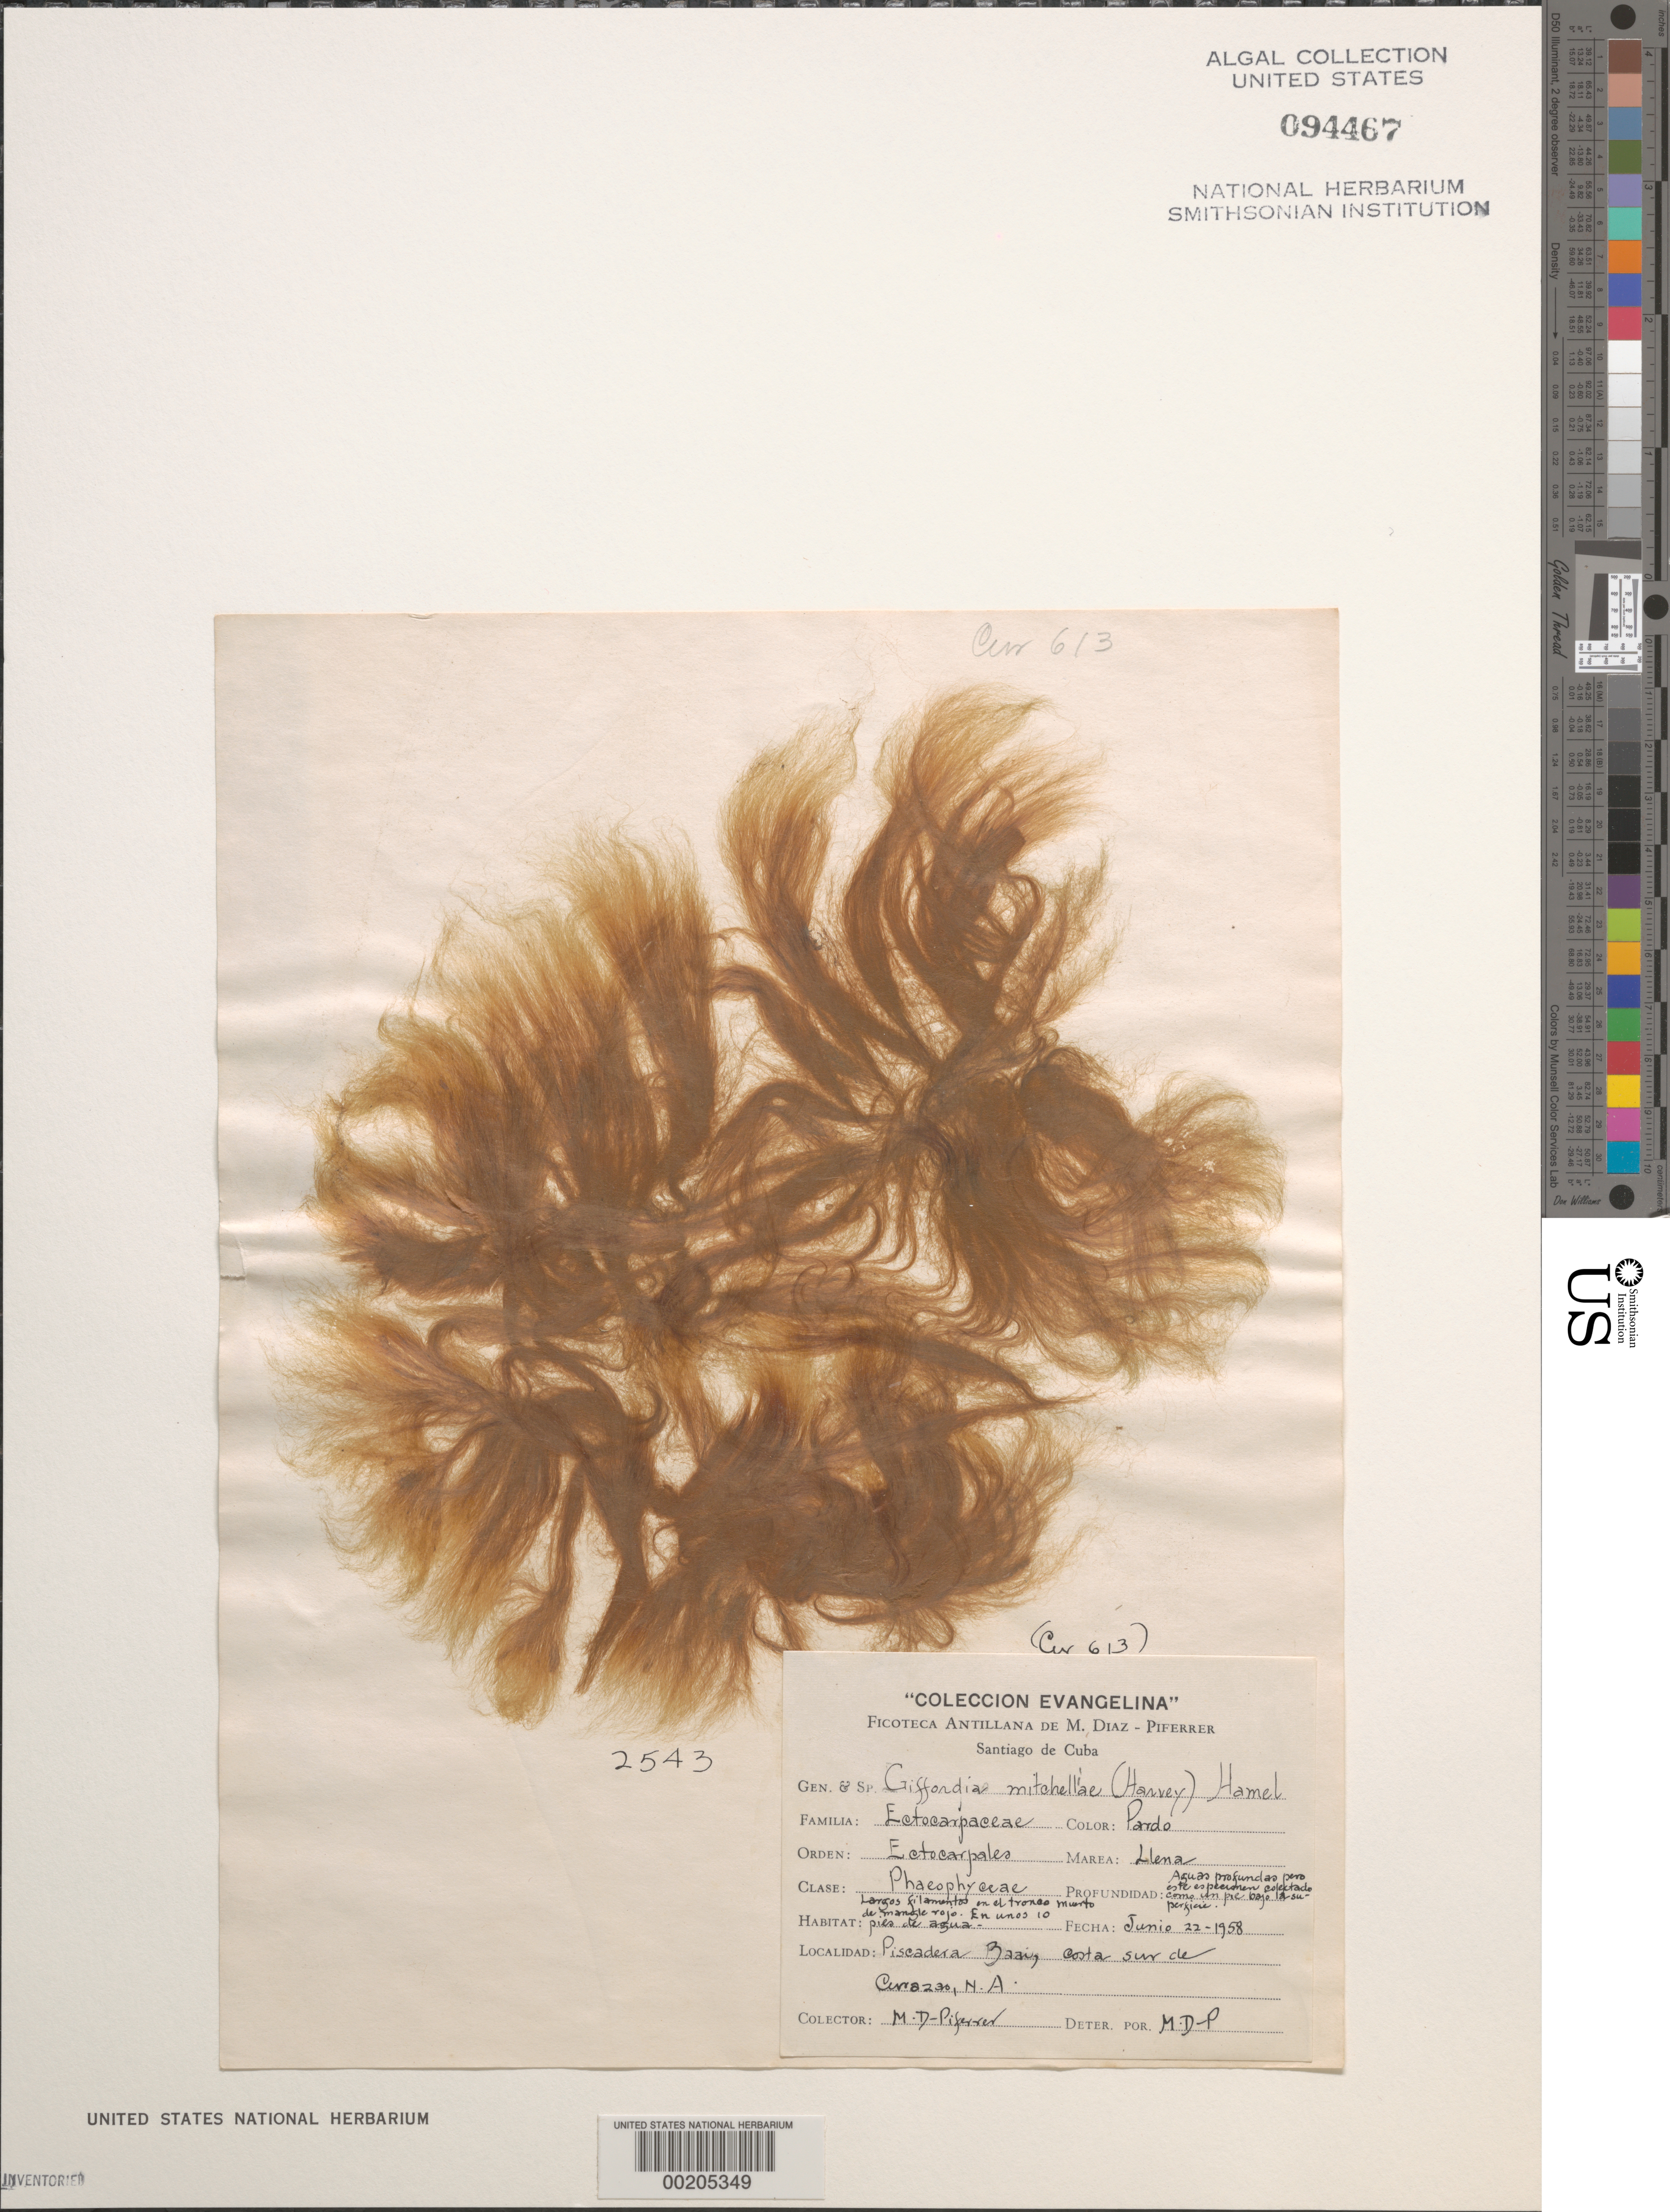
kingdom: Chromista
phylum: Ochrophyta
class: Phaeophyceae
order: Ectocarpales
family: Acinetosporaceae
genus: Feldmannia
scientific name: Feldmannia mitchelliae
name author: (Harv.) H.-S. Kim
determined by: Algae name updating Project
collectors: M. Diaz-Piferrer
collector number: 2543 & CUR. 613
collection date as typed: Junio 22-1958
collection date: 1958-06-22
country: Curaçao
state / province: ABC Islands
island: Curaçao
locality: Piscadera Baai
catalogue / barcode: US 94467